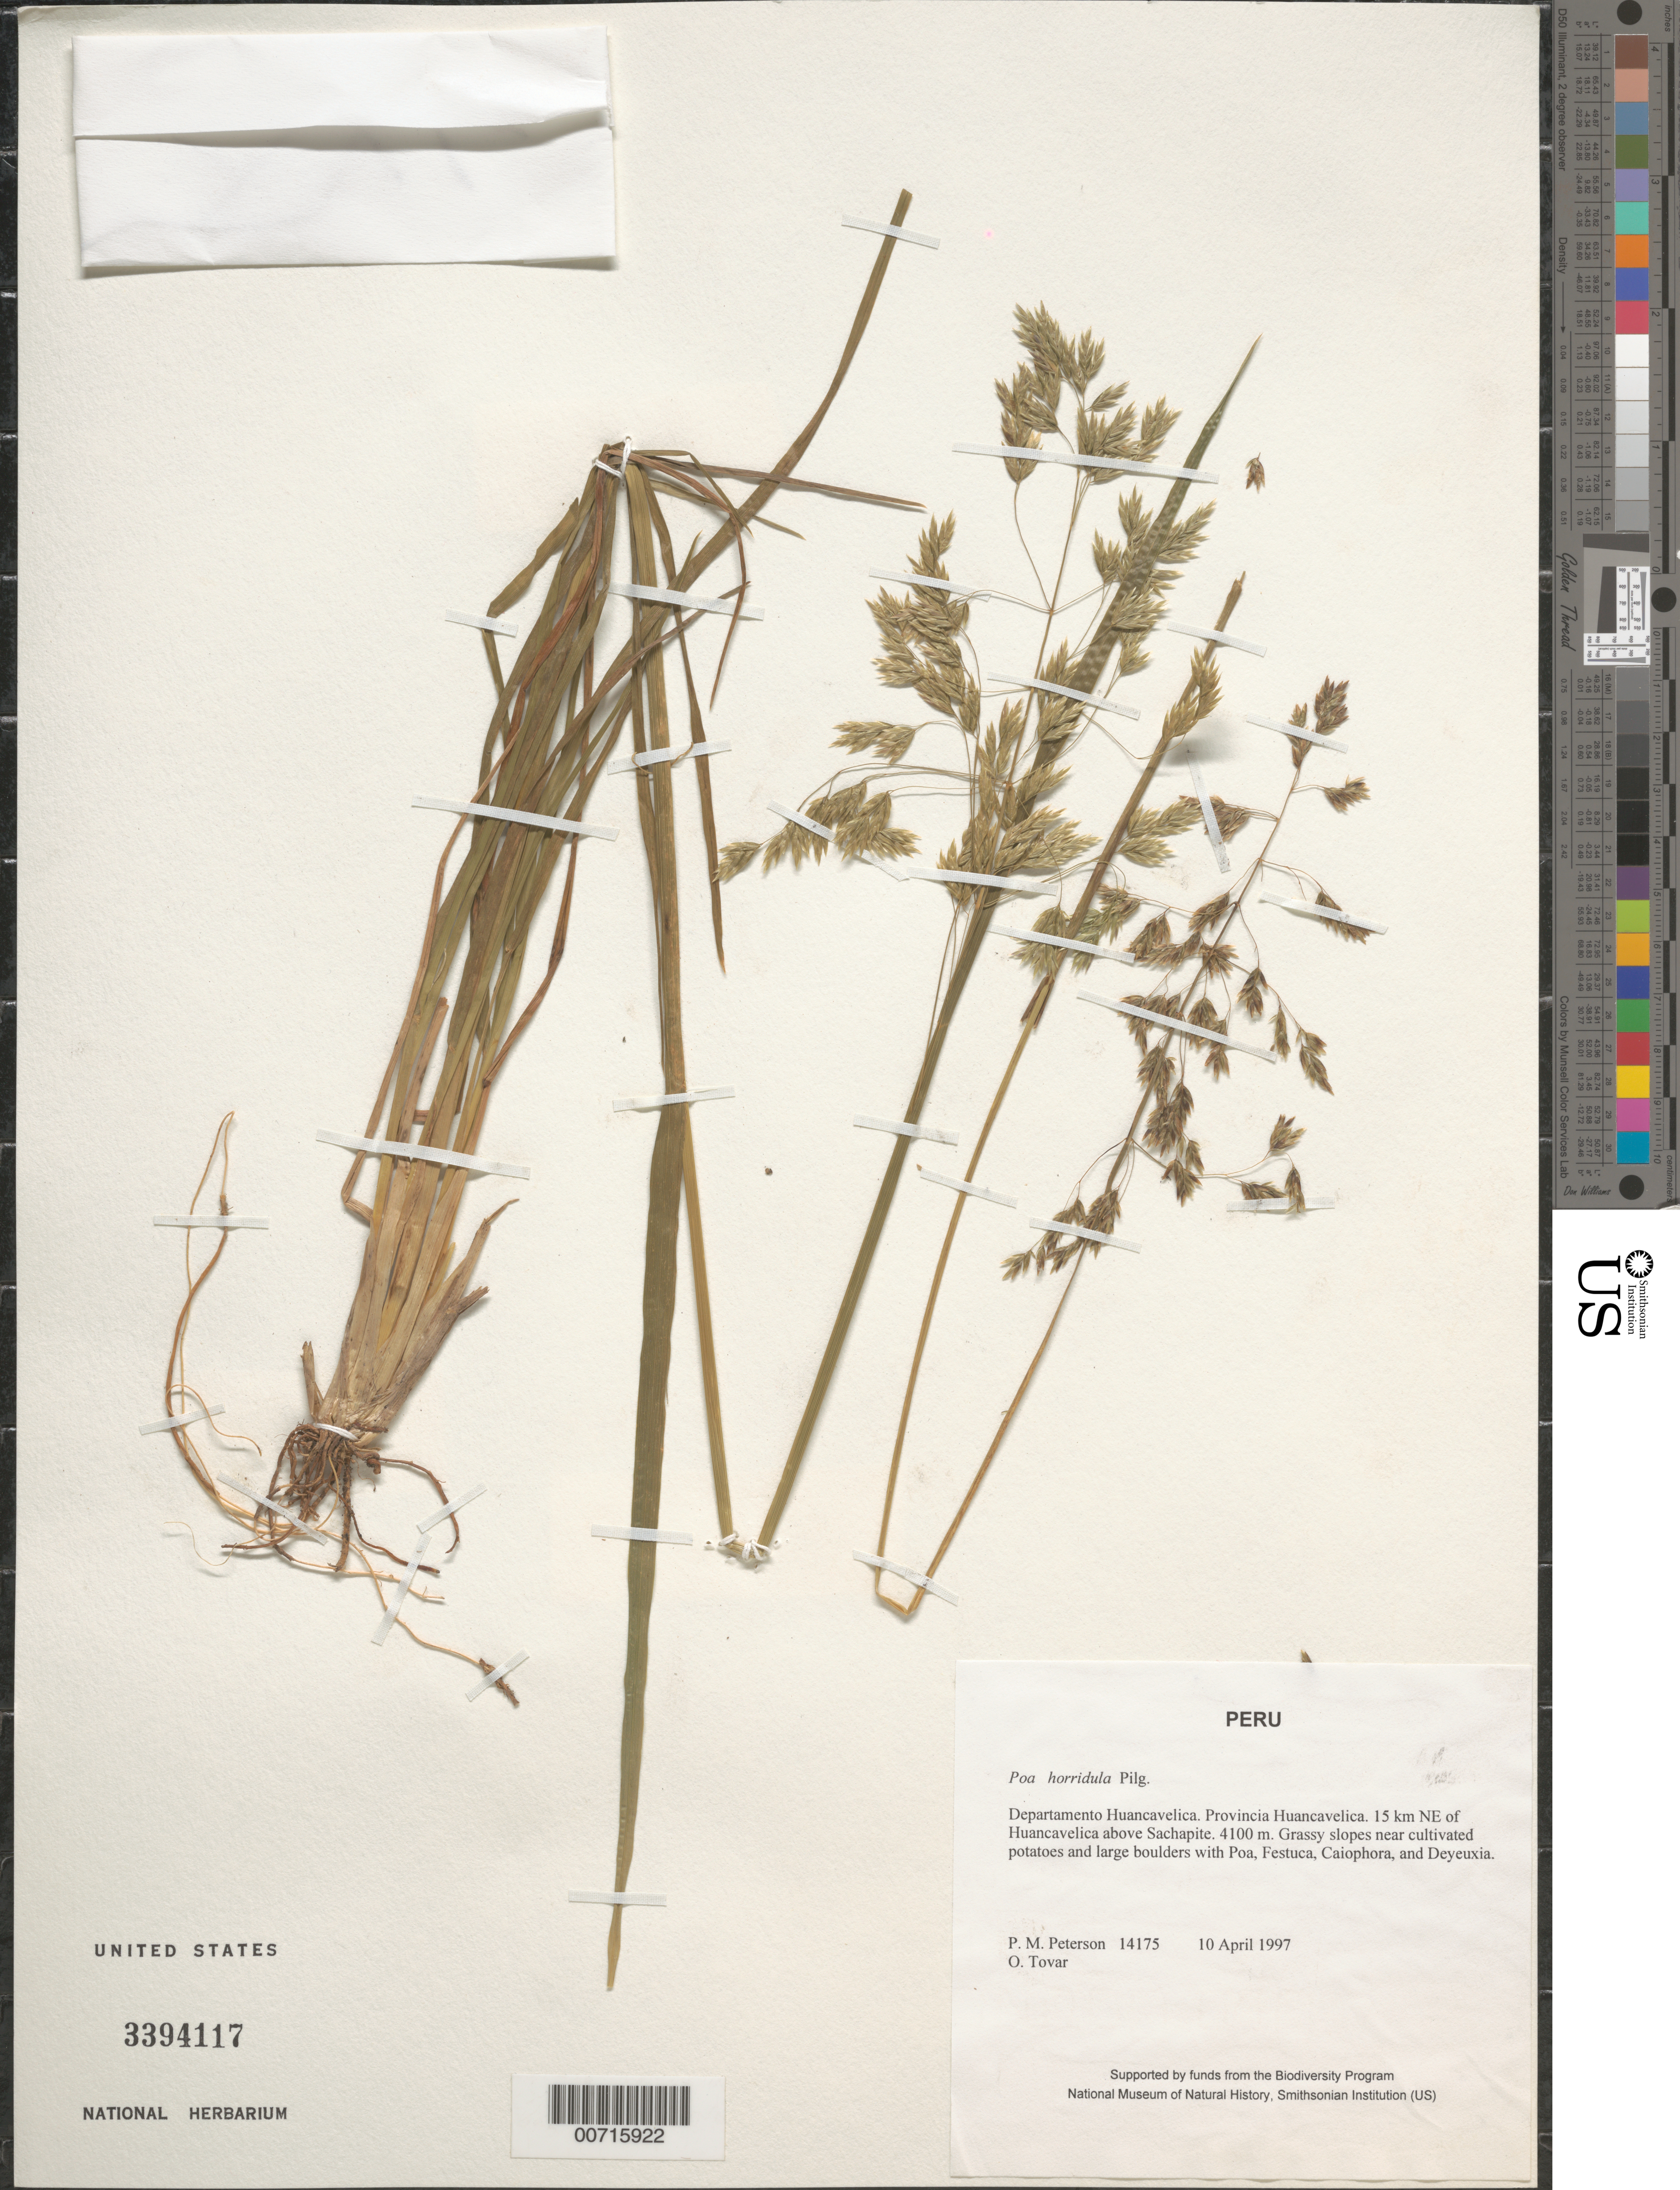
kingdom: Plantae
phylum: Tracheophyta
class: Liliopsida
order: Poales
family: Poaceae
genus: Poa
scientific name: Poa horridula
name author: Pilg.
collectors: P. M. Peterson & Ó. Tovar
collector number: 14175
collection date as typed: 10 Apr 1997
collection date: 1997-04-10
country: Peru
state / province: Huancavelica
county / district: Huancavelica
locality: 15 km NE of Huancavelica above Sachapite.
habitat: Grassy slopes near cultivated potatoes and large boulders with Poa, Festuca, Caiophora, and Deyeuxia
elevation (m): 4100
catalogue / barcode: US 3394117